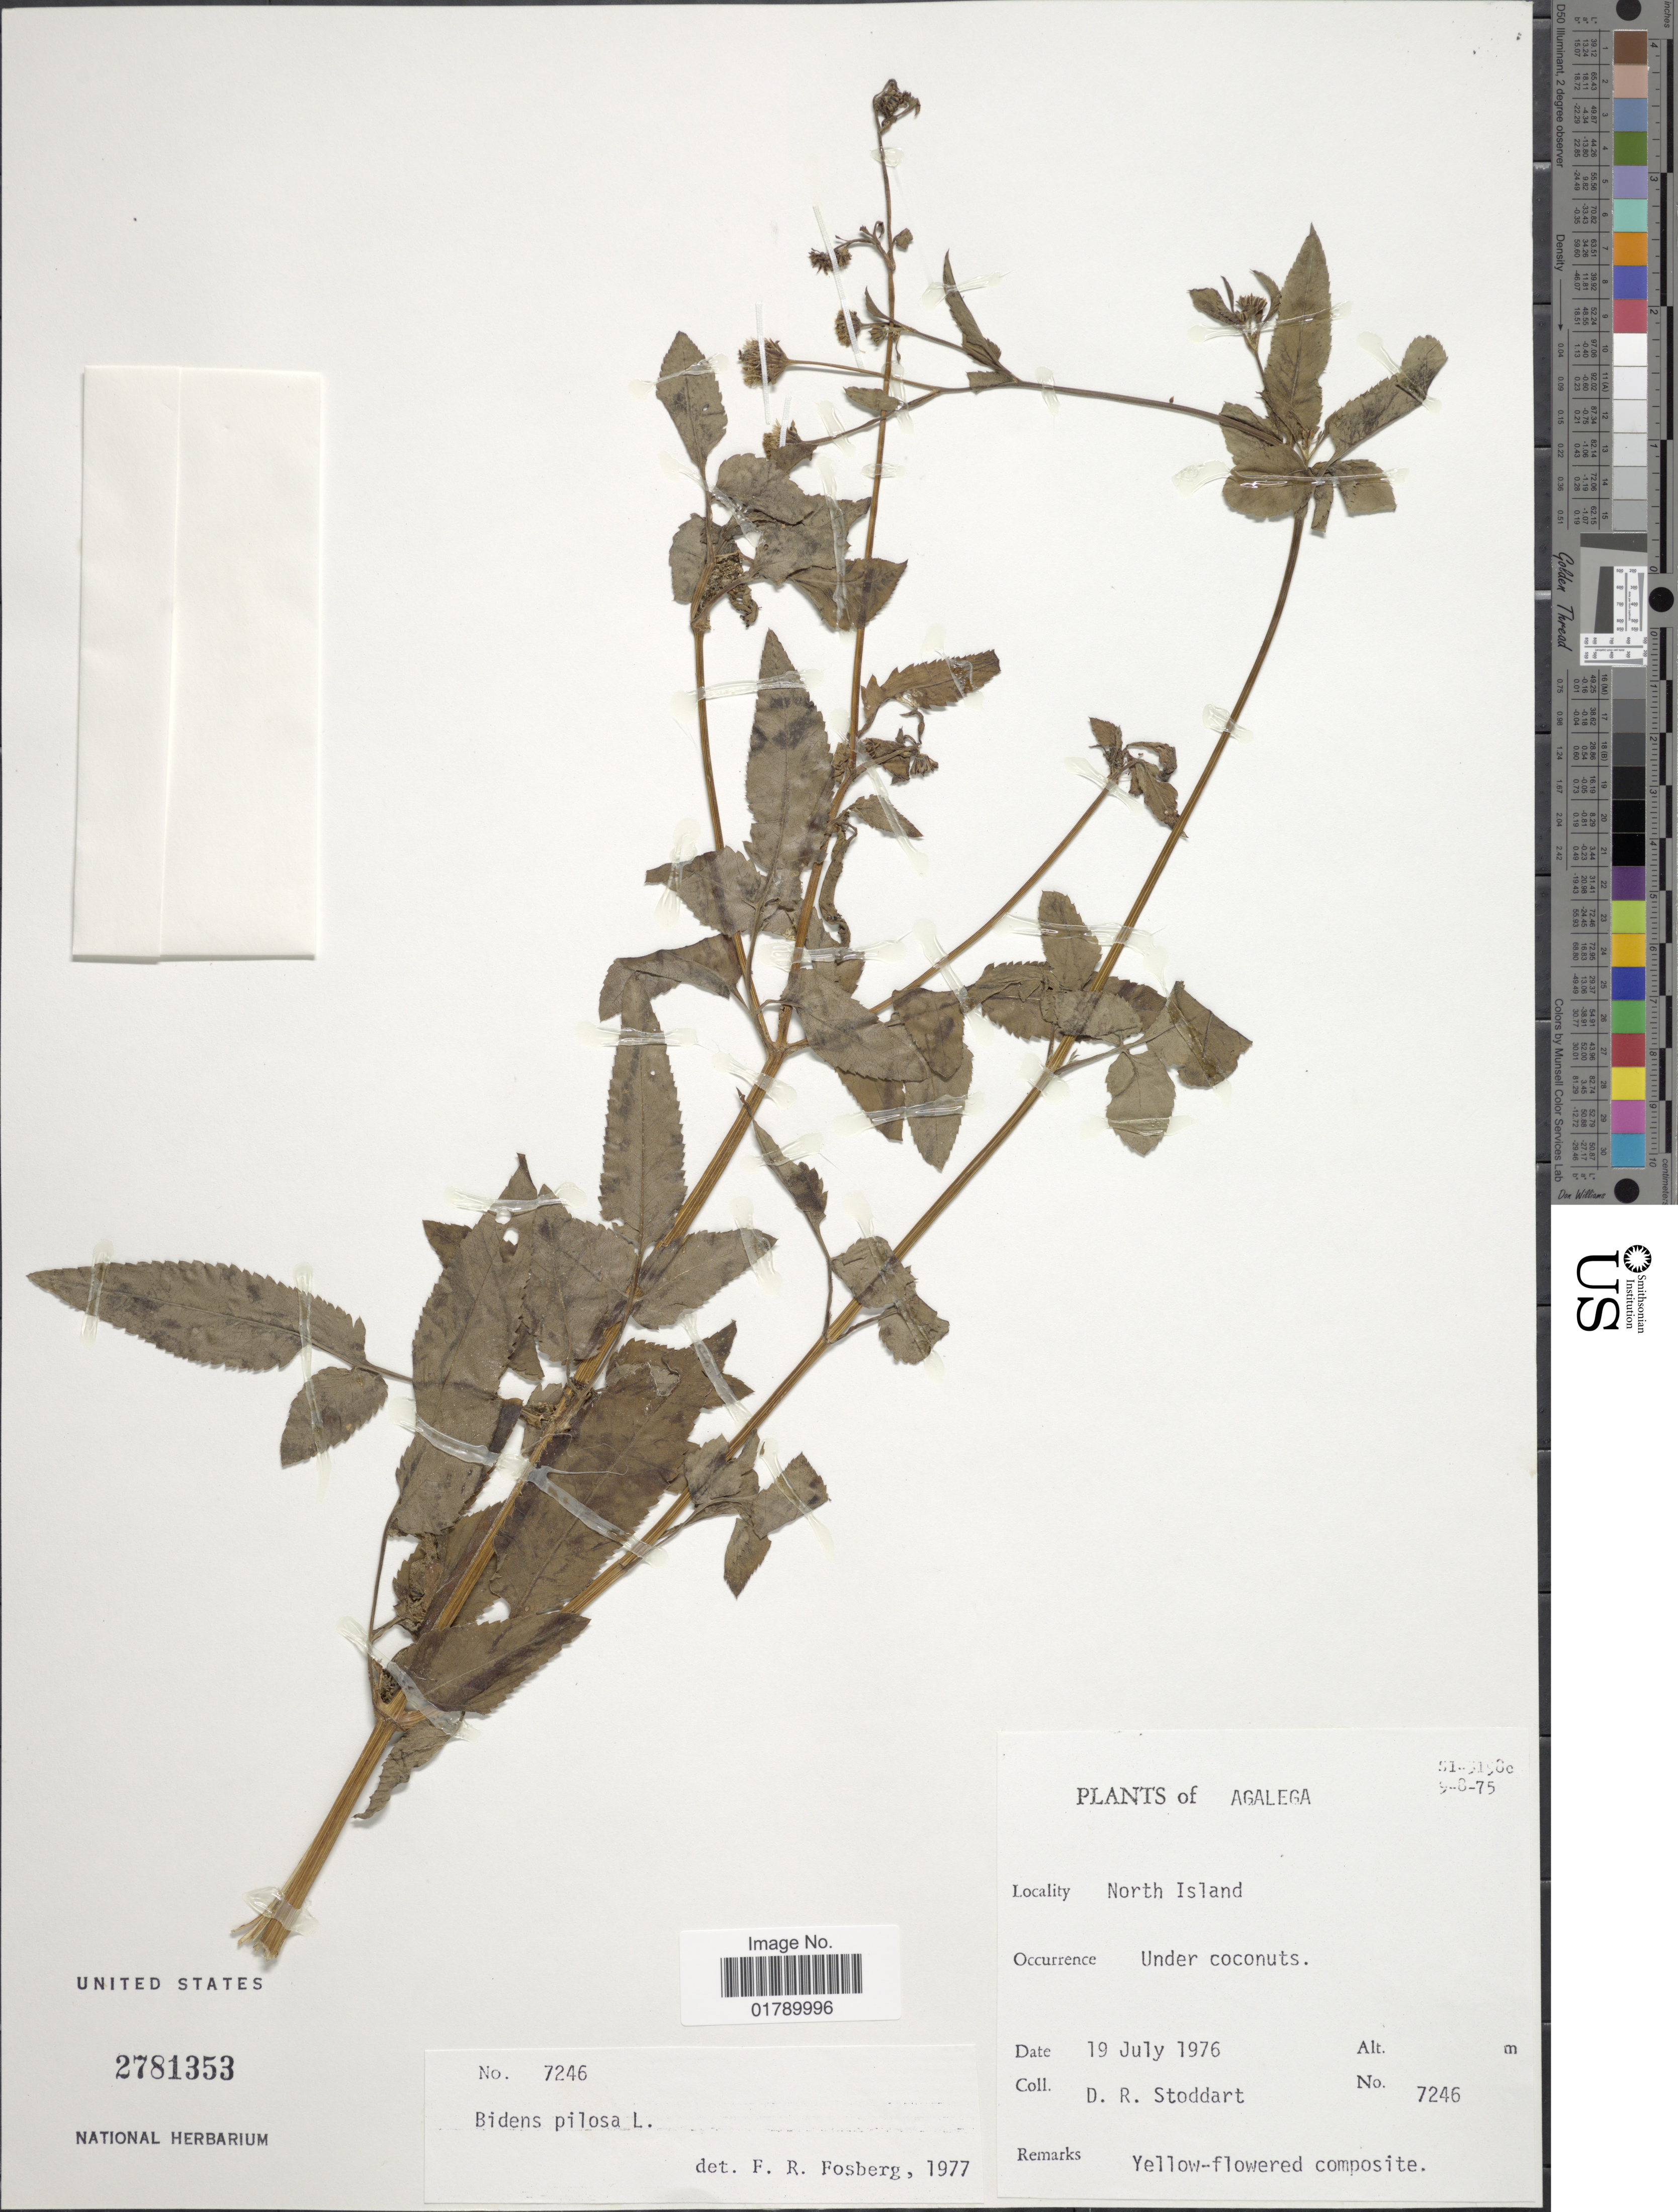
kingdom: Plantae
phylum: Tracheophyta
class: Magnoliopsida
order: Asterales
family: Asteraceae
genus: Bidens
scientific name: Bidens pilosa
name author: L.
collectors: D. R. Stoddart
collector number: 7246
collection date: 1976-07-19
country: Mauritius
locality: Agalega, North Island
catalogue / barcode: US 2781353